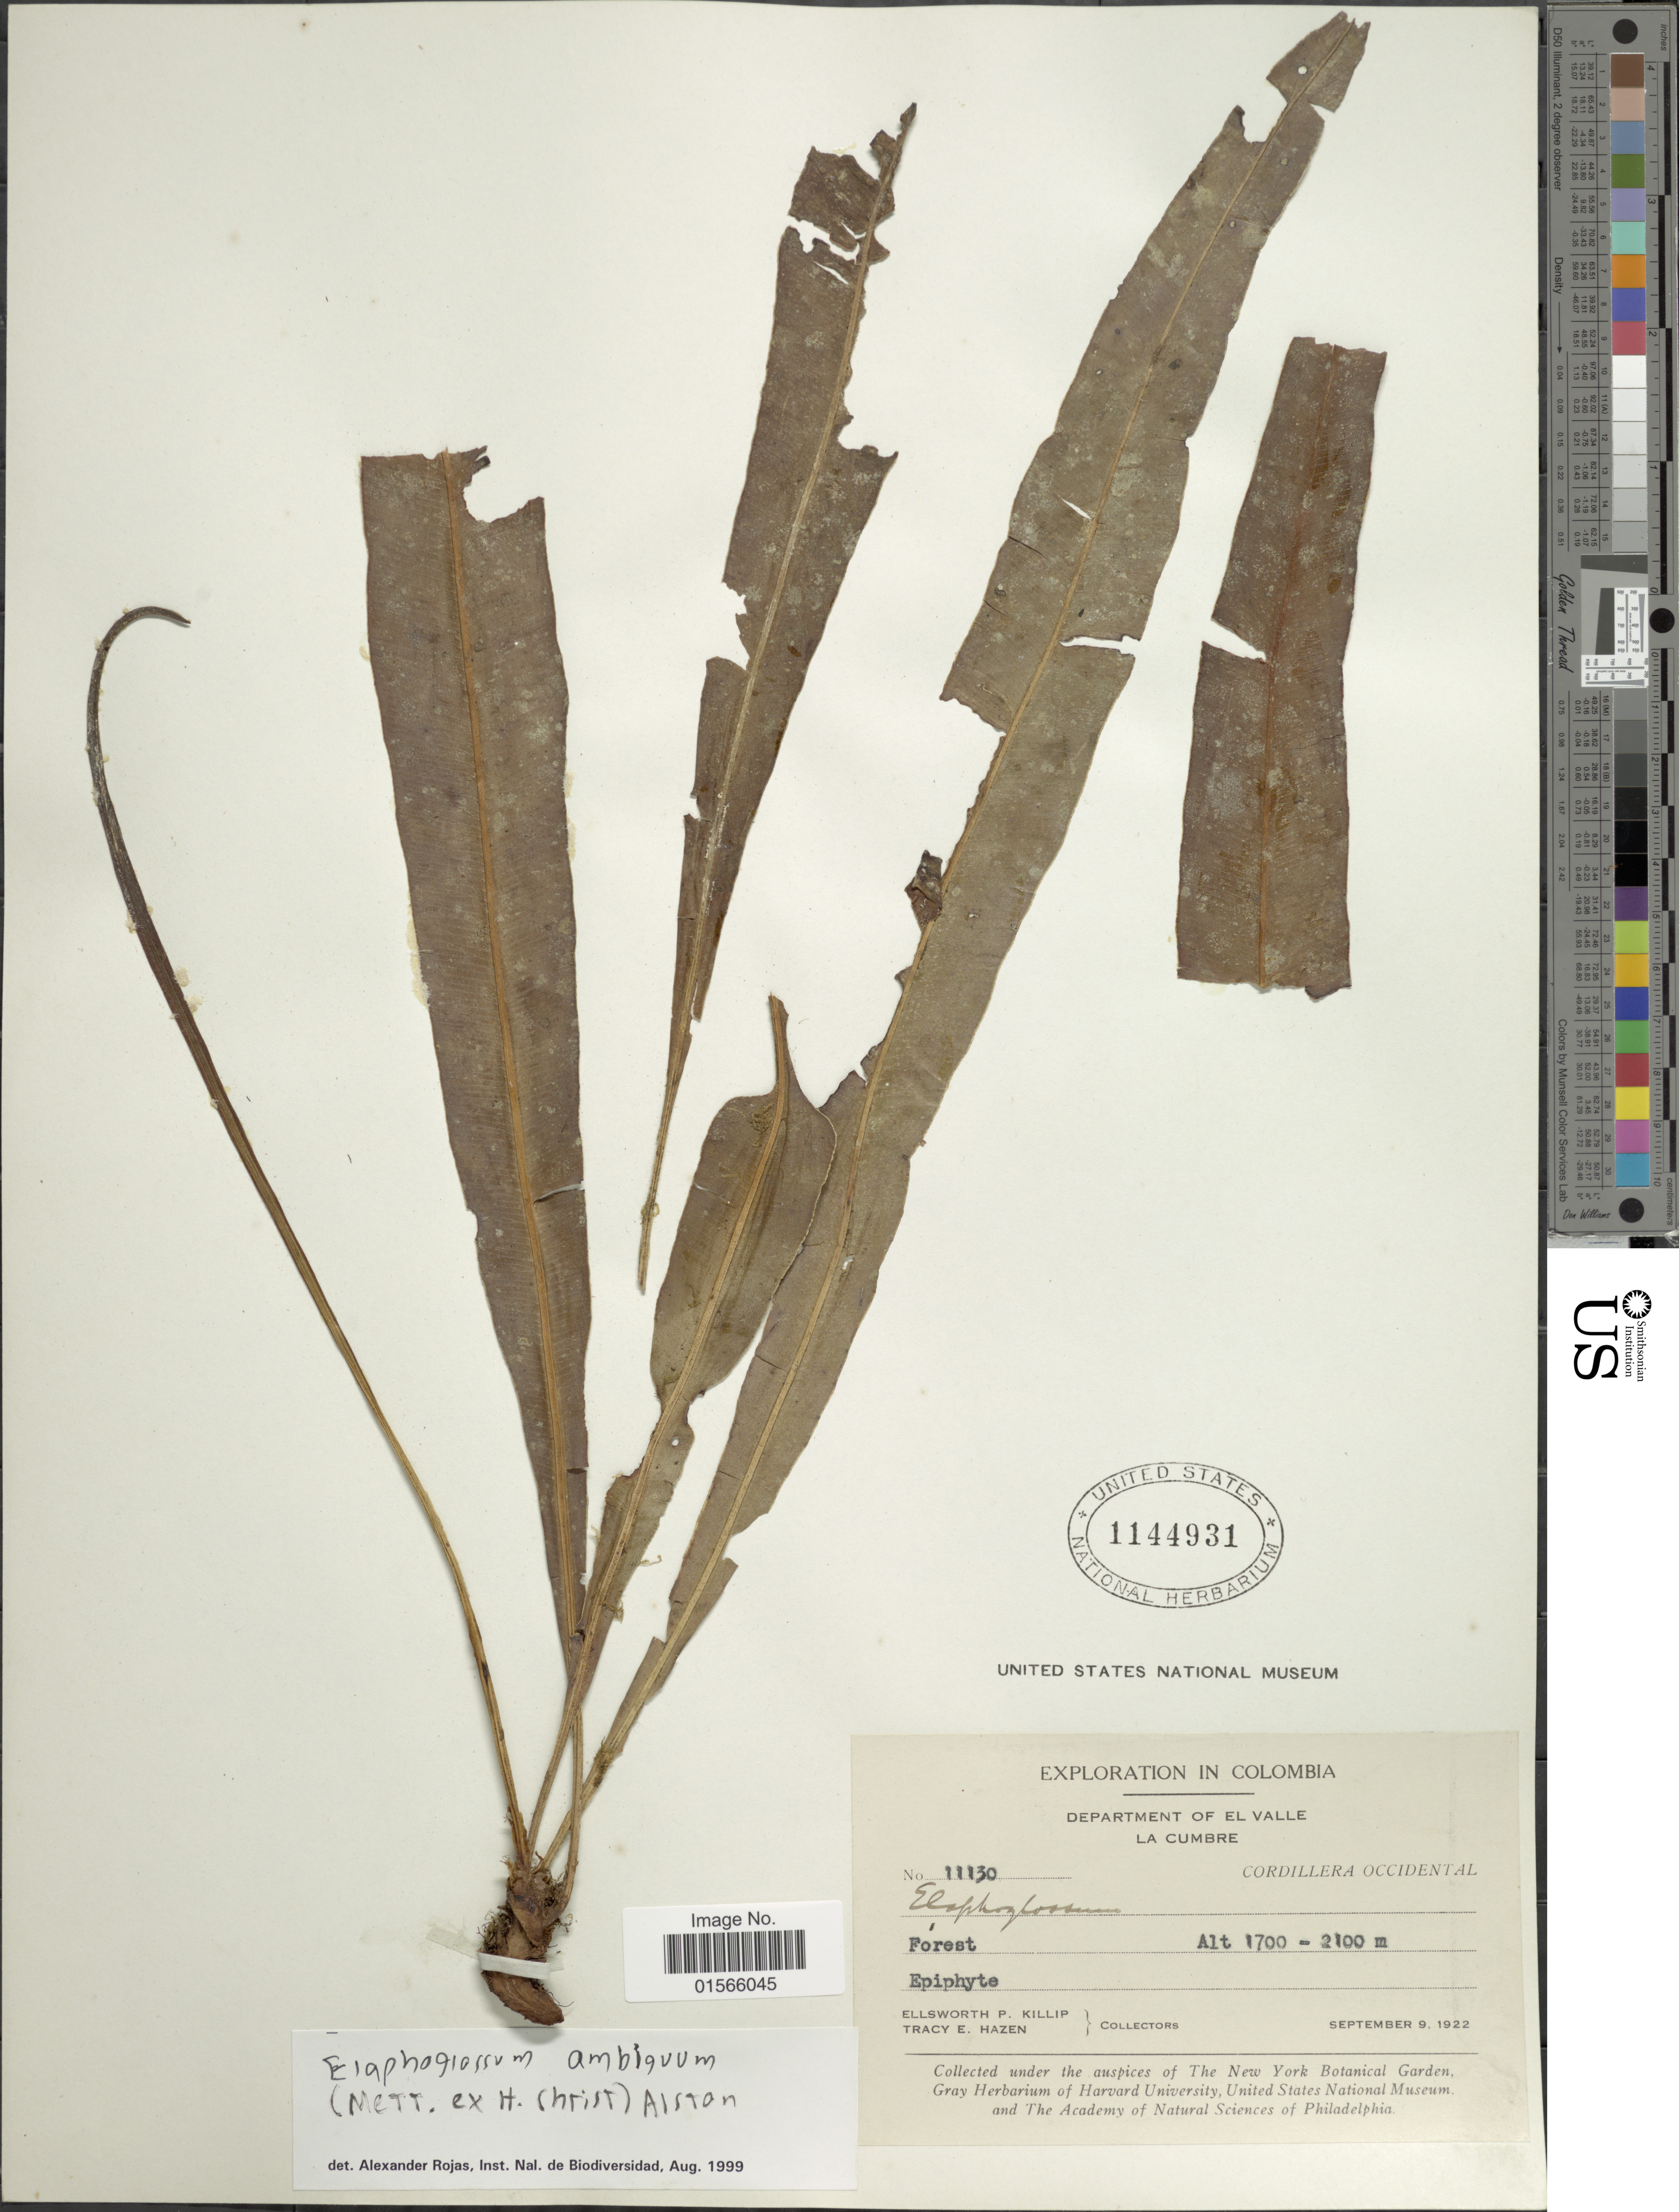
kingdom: Plantae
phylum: Tracheophyta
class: Polypodiopsida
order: Polypodiales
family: Dryopteridaceae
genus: Elaphoglossum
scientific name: Elaphoglossum ambiguum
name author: (Mett. ex Christ) Alston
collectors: E. P. Killip & T. E. Hazen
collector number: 11130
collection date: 1922-09-09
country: Colombia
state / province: Valle del Cauca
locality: Department of El Valle, La Cumbre, Cordillera Occidental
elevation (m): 1700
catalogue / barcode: US 1144931